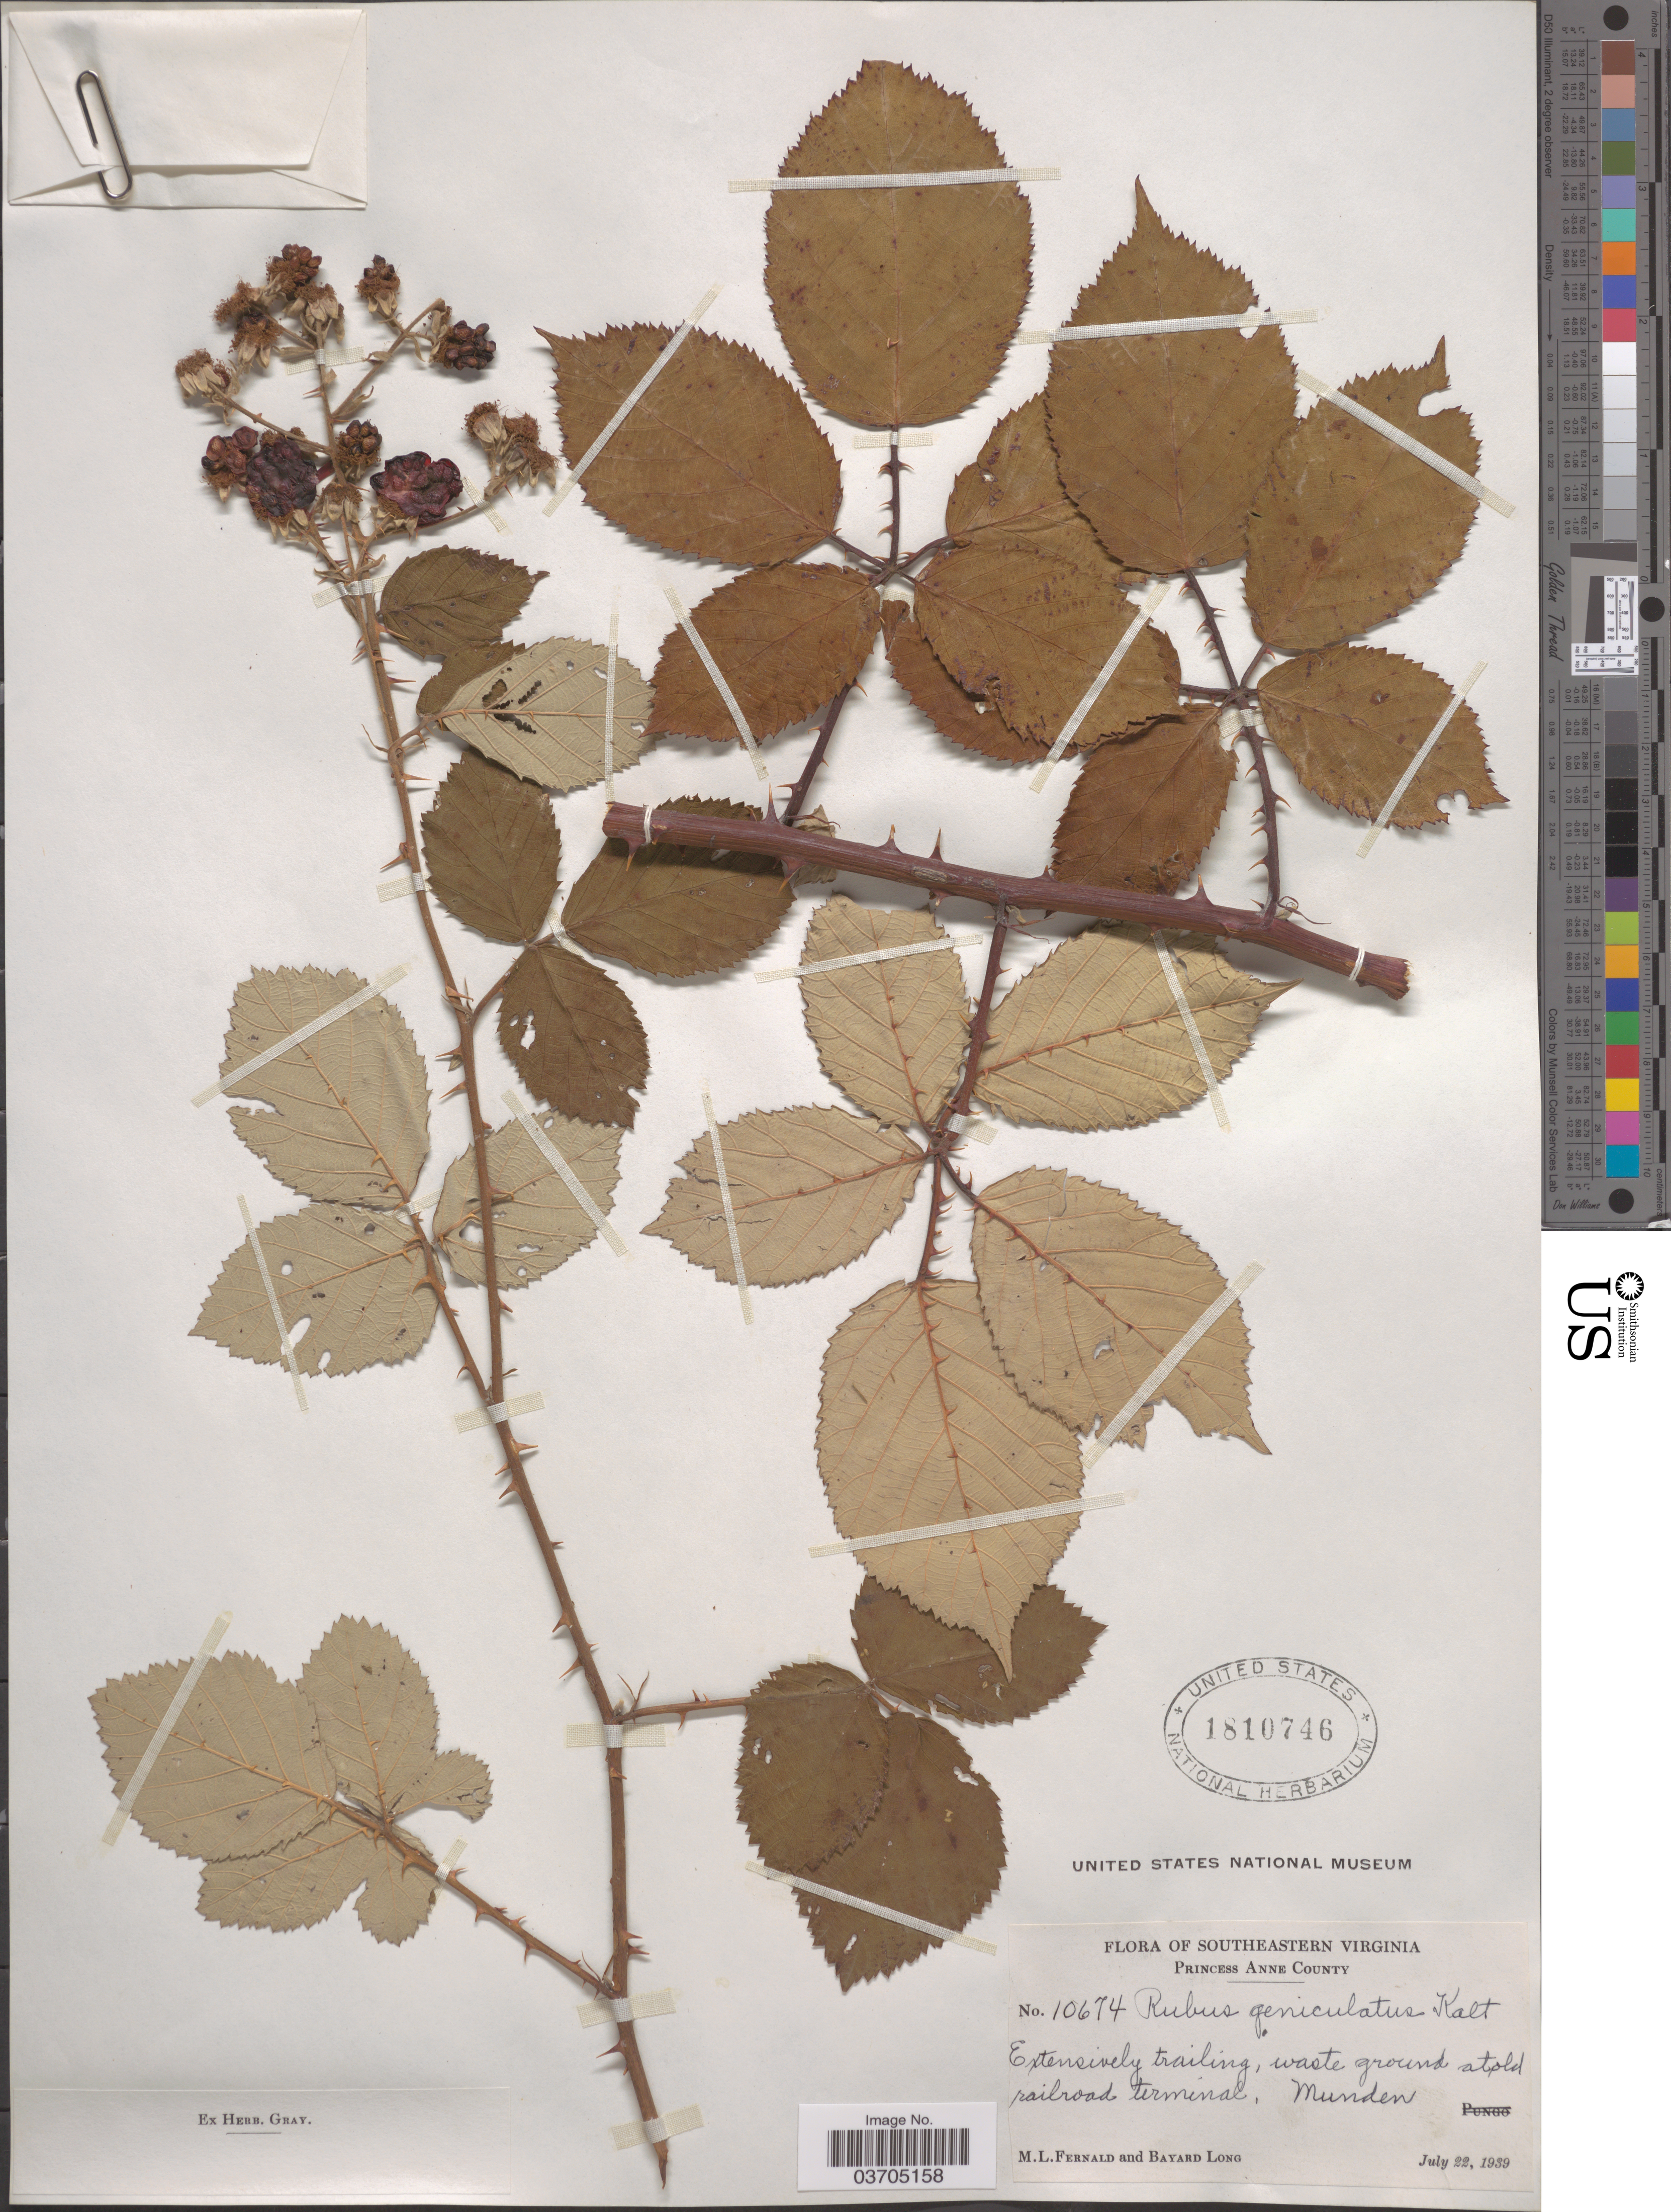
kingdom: Plantae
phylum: Tracheophyta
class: Magnoliopsida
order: Rosales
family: Rosaceae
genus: Rubus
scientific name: Rubus geniculatus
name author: Kaltenb.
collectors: M. L. Fernald & B. Long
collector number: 10674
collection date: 1939-07-22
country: United States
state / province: Virginia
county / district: City of Virginia Beach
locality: Southeastern Virginia. Princess Anne County. Munden.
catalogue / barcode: US 1810746